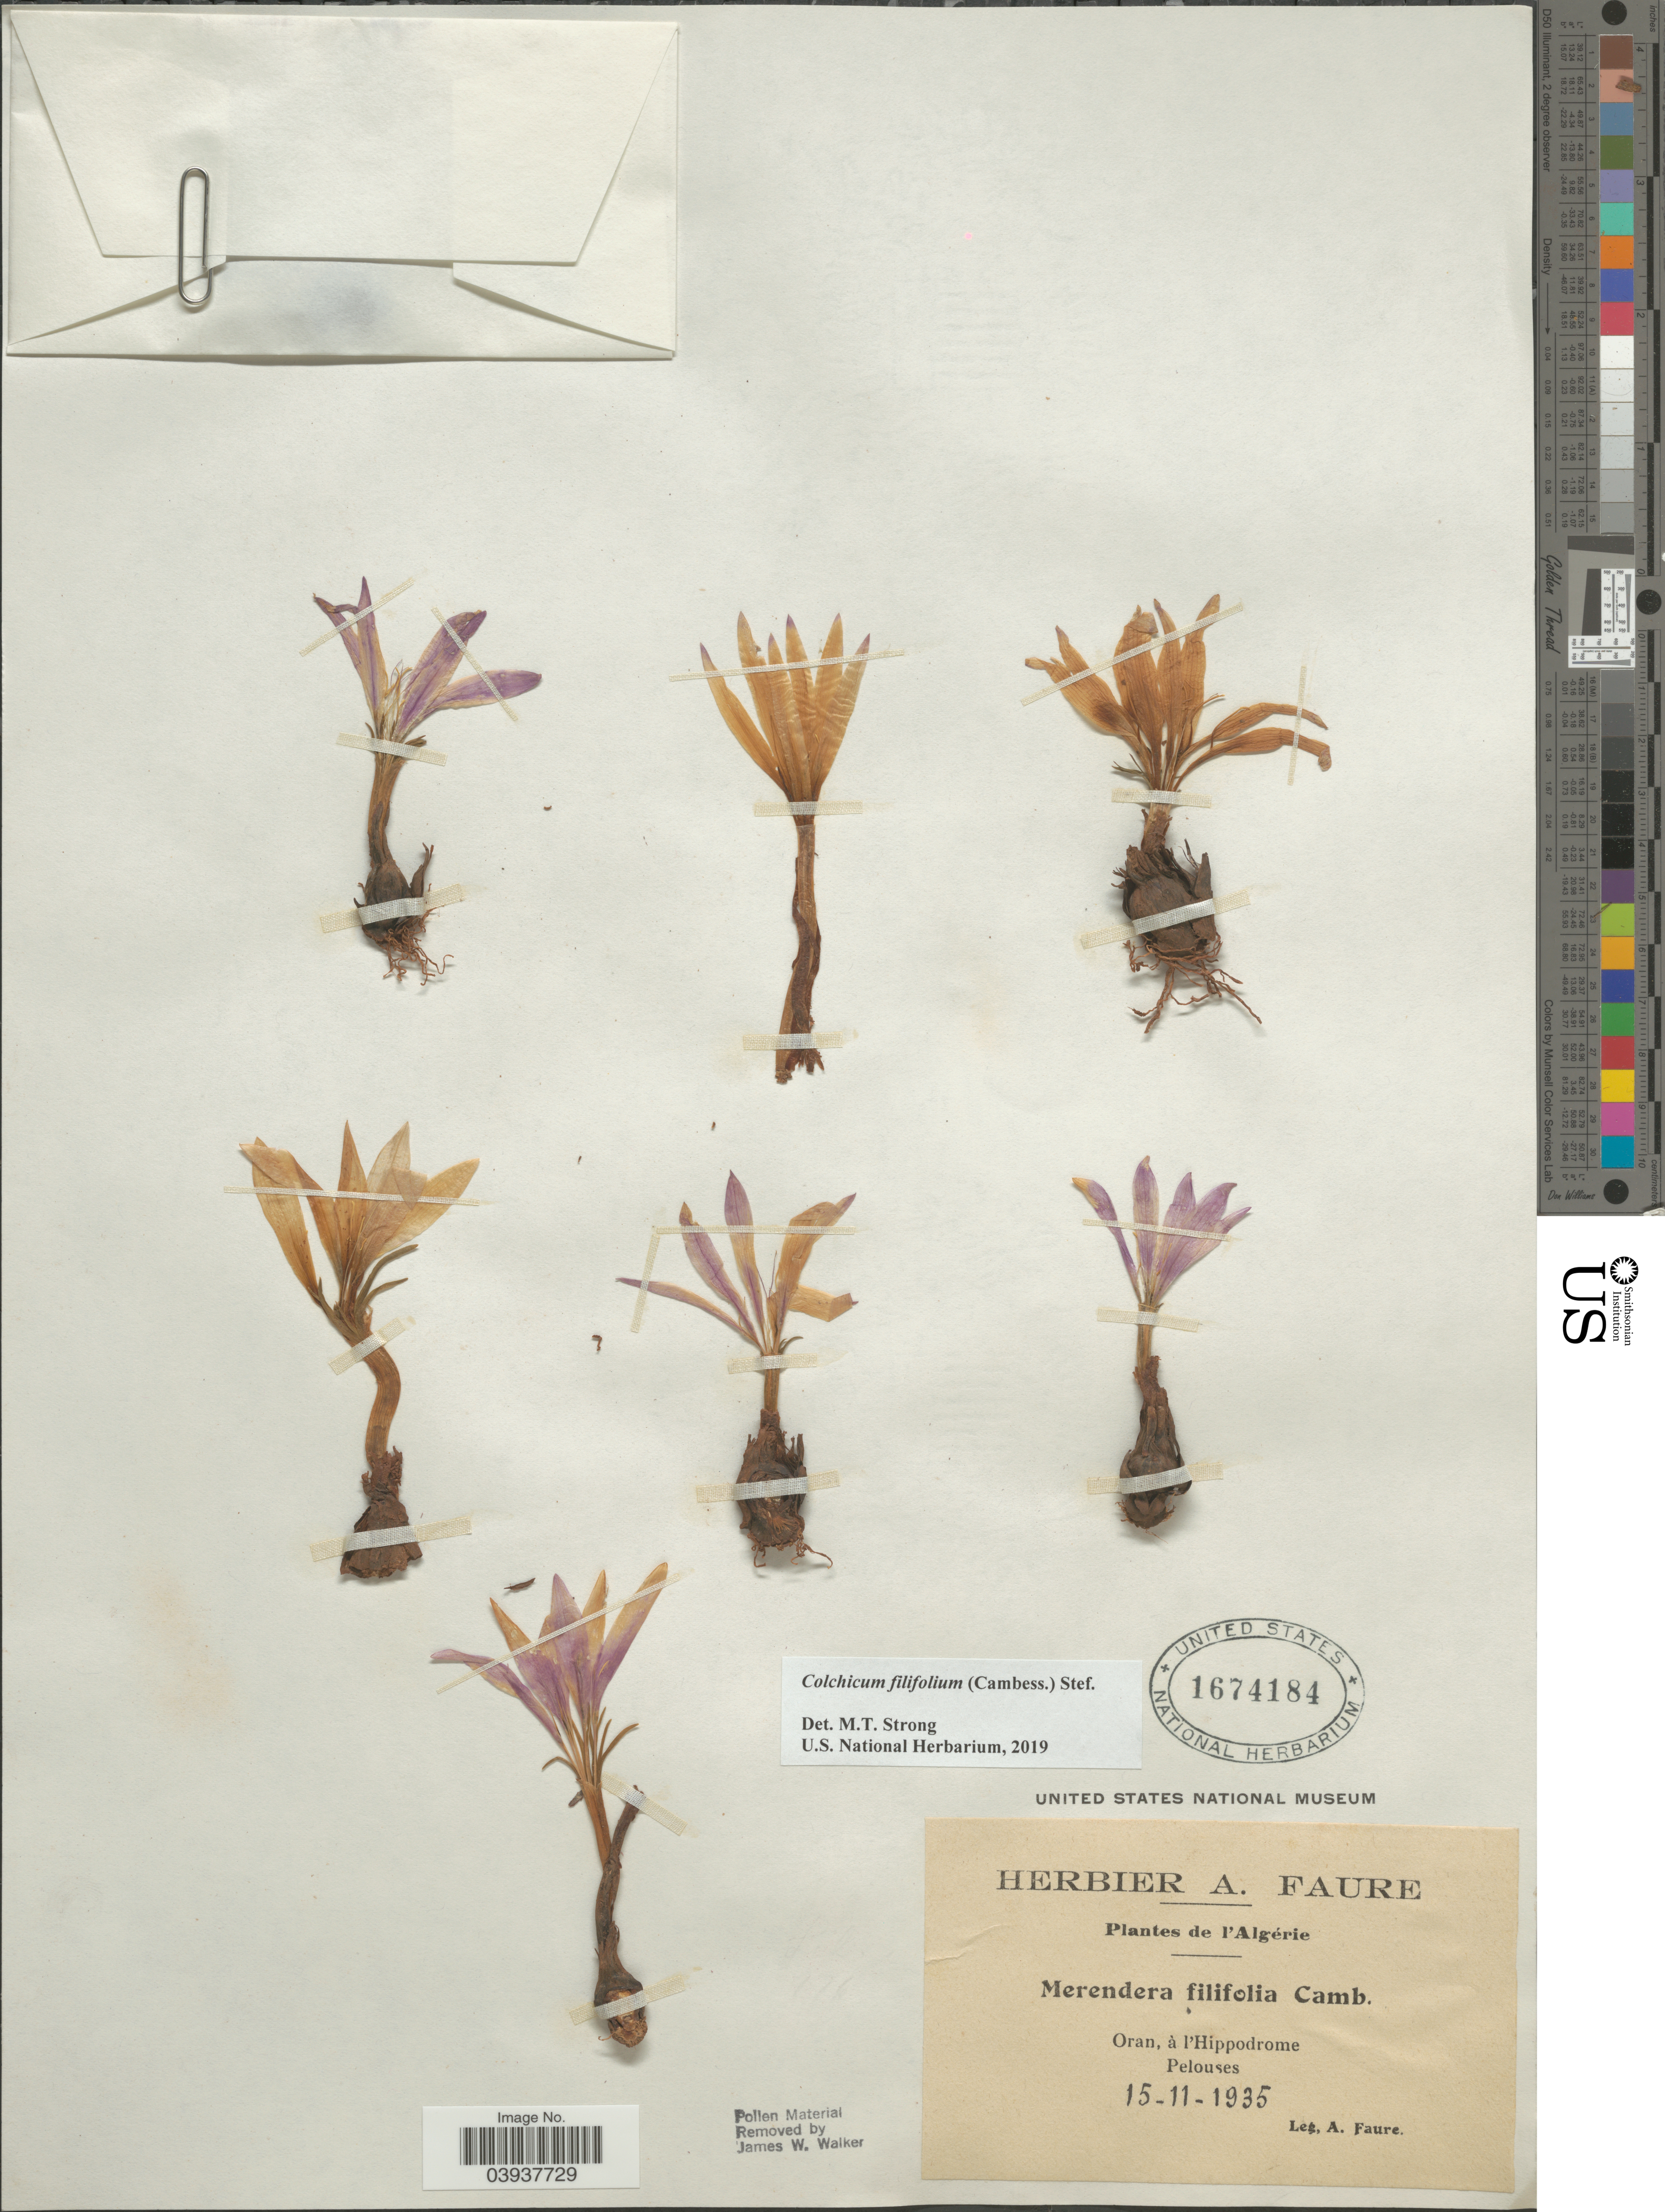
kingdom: Plantae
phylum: Tracheophyta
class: Liliopsida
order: Liliales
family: Colchicaceae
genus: Colchicum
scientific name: Colchicum filifolium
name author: (Cambess.) Stef.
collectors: A. Faure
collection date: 1935-11-15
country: Algeria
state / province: Oran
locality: D' Algérie. Oran, à l'Hippodrome Pelouses.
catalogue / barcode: US 1674184